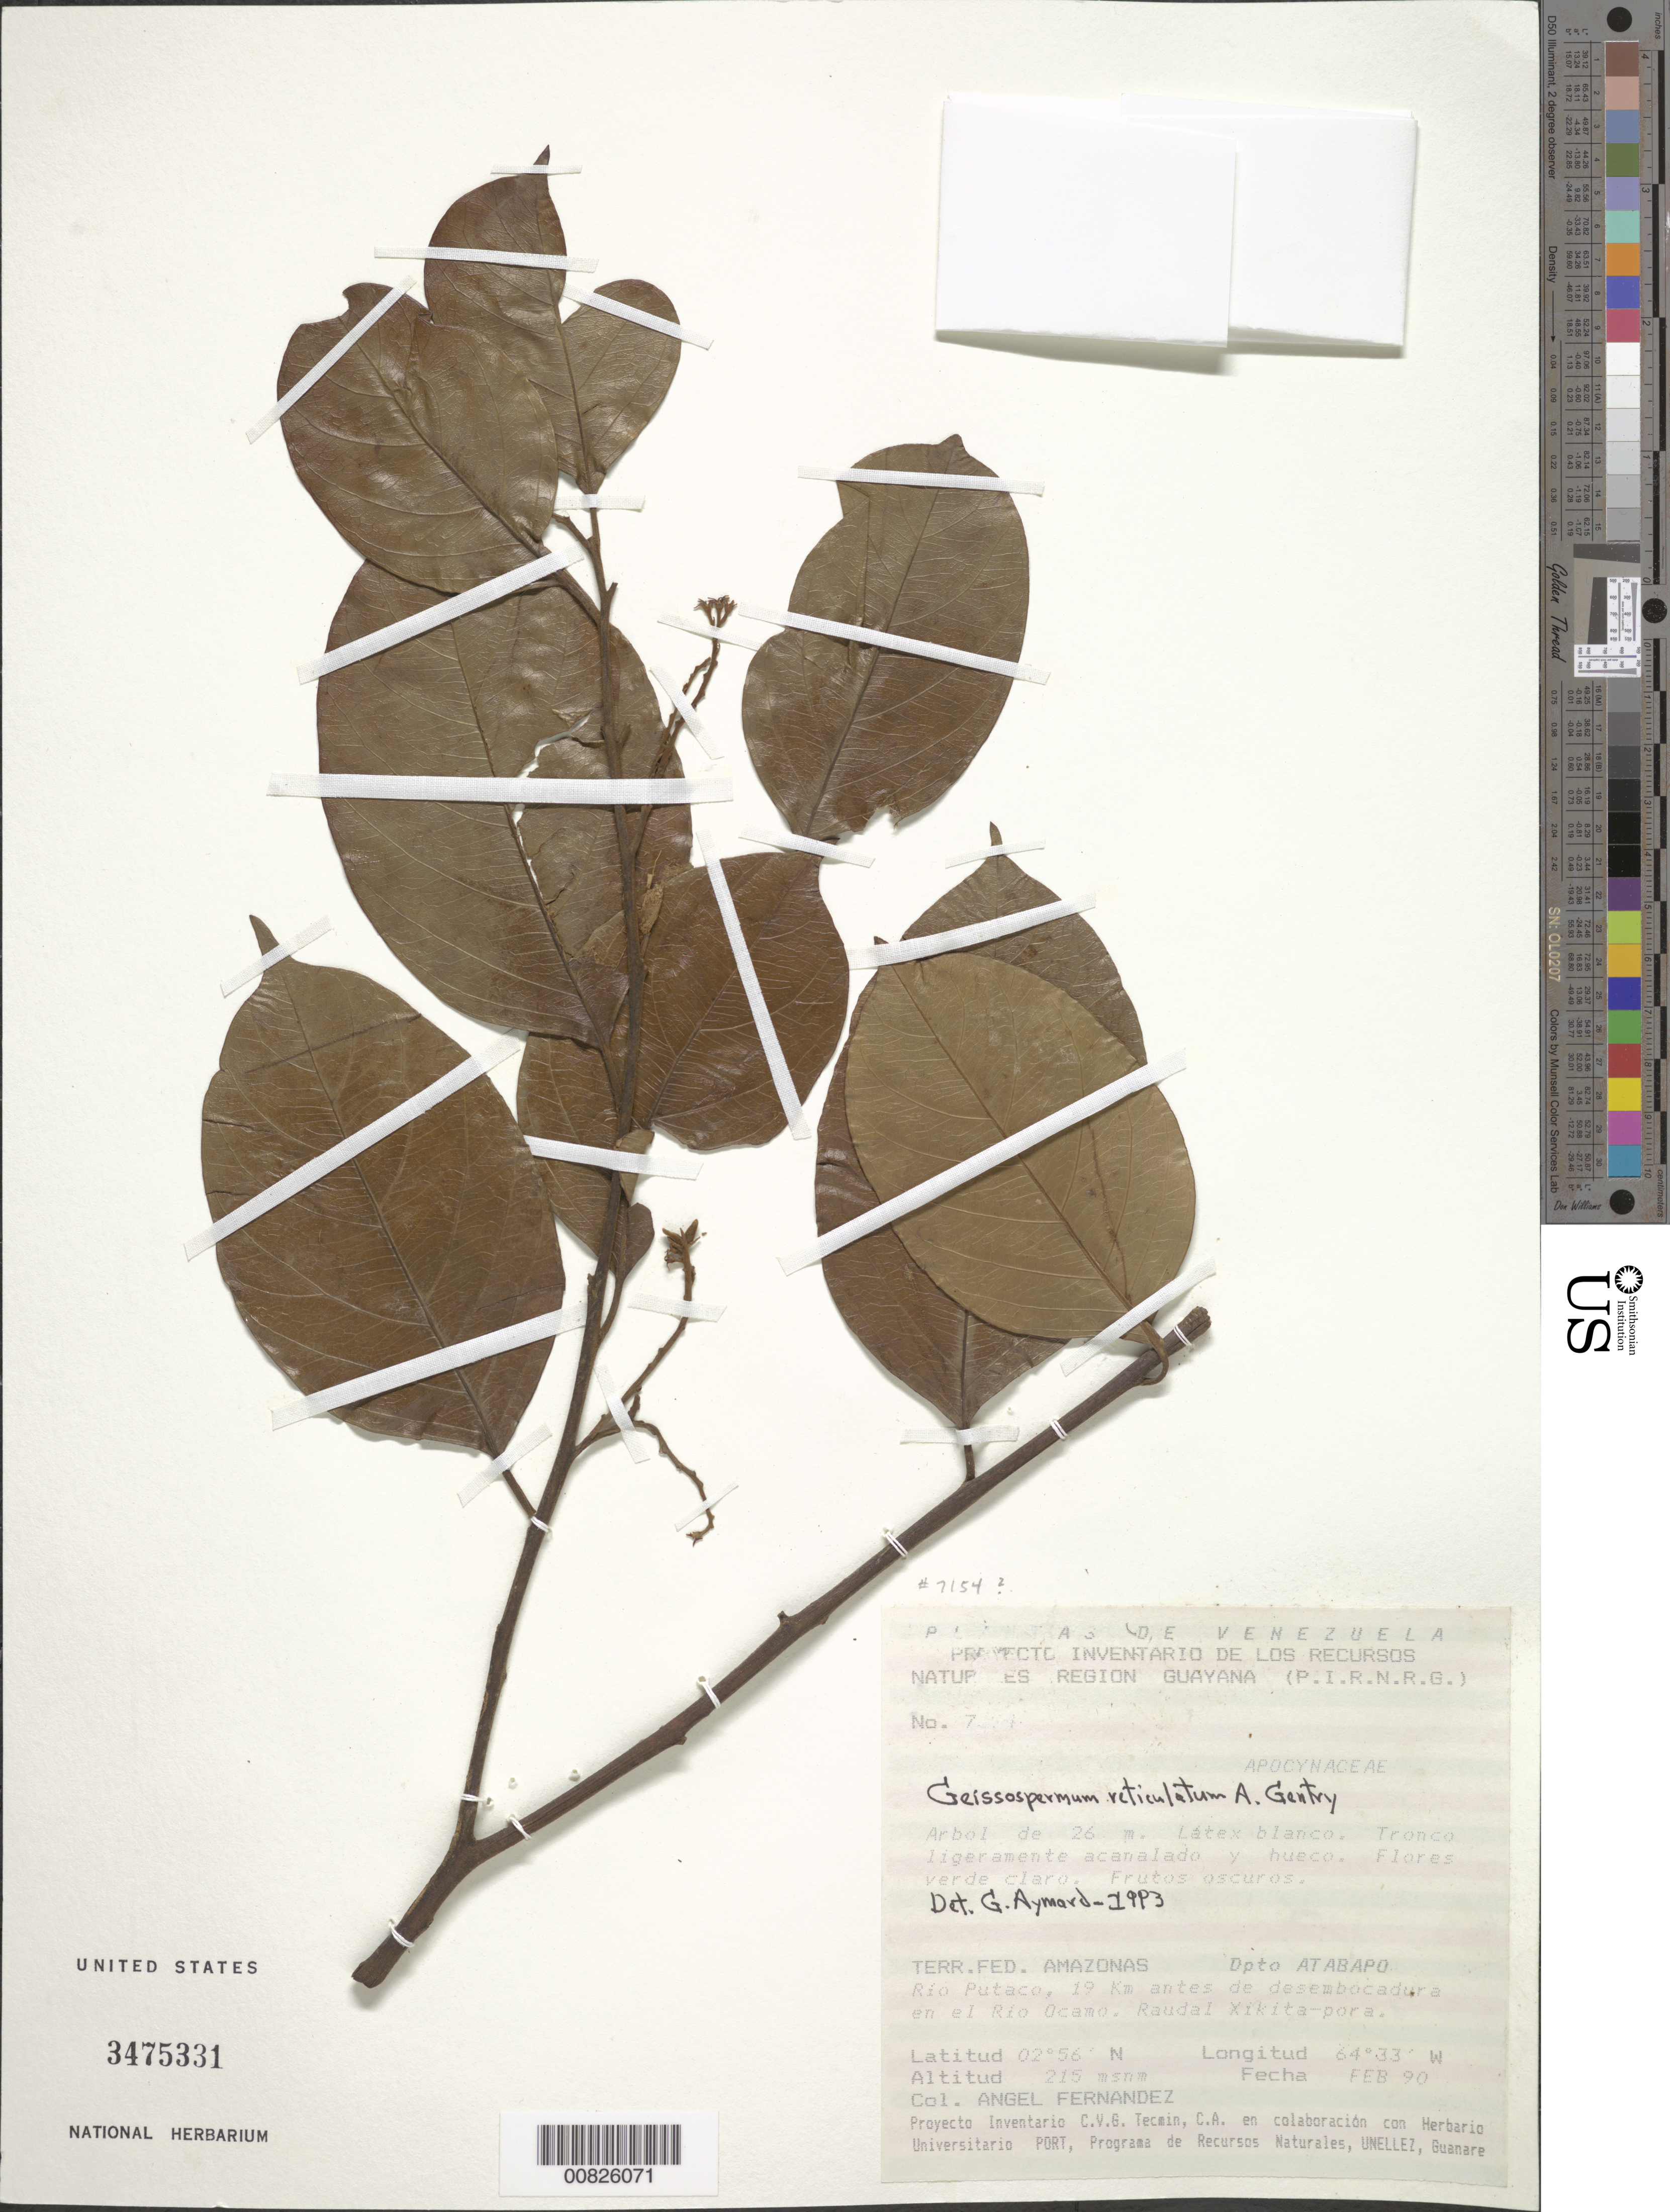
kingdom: Plantae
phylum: Tracheophyta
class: Magnoliopsida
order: Gentianales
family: Apocynaceae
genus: Geissospermum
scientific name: Geissospermum reticulatum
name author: A.H. Gentry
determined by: Aymard C., G. A., (PORT), Univ. Nac. Exp. de los Llanos Ezequiel Zamora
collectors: A. Fernández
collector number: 7154 ?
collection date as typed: Feb-90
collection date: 1990-02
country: Venezuela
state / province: Amazonas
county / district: Atabapo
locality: Río Putaco, 19 km antes de desembocadura en el Río Ocamo, Raudal Xikita-pora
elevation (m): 215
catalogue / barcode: US 3475331